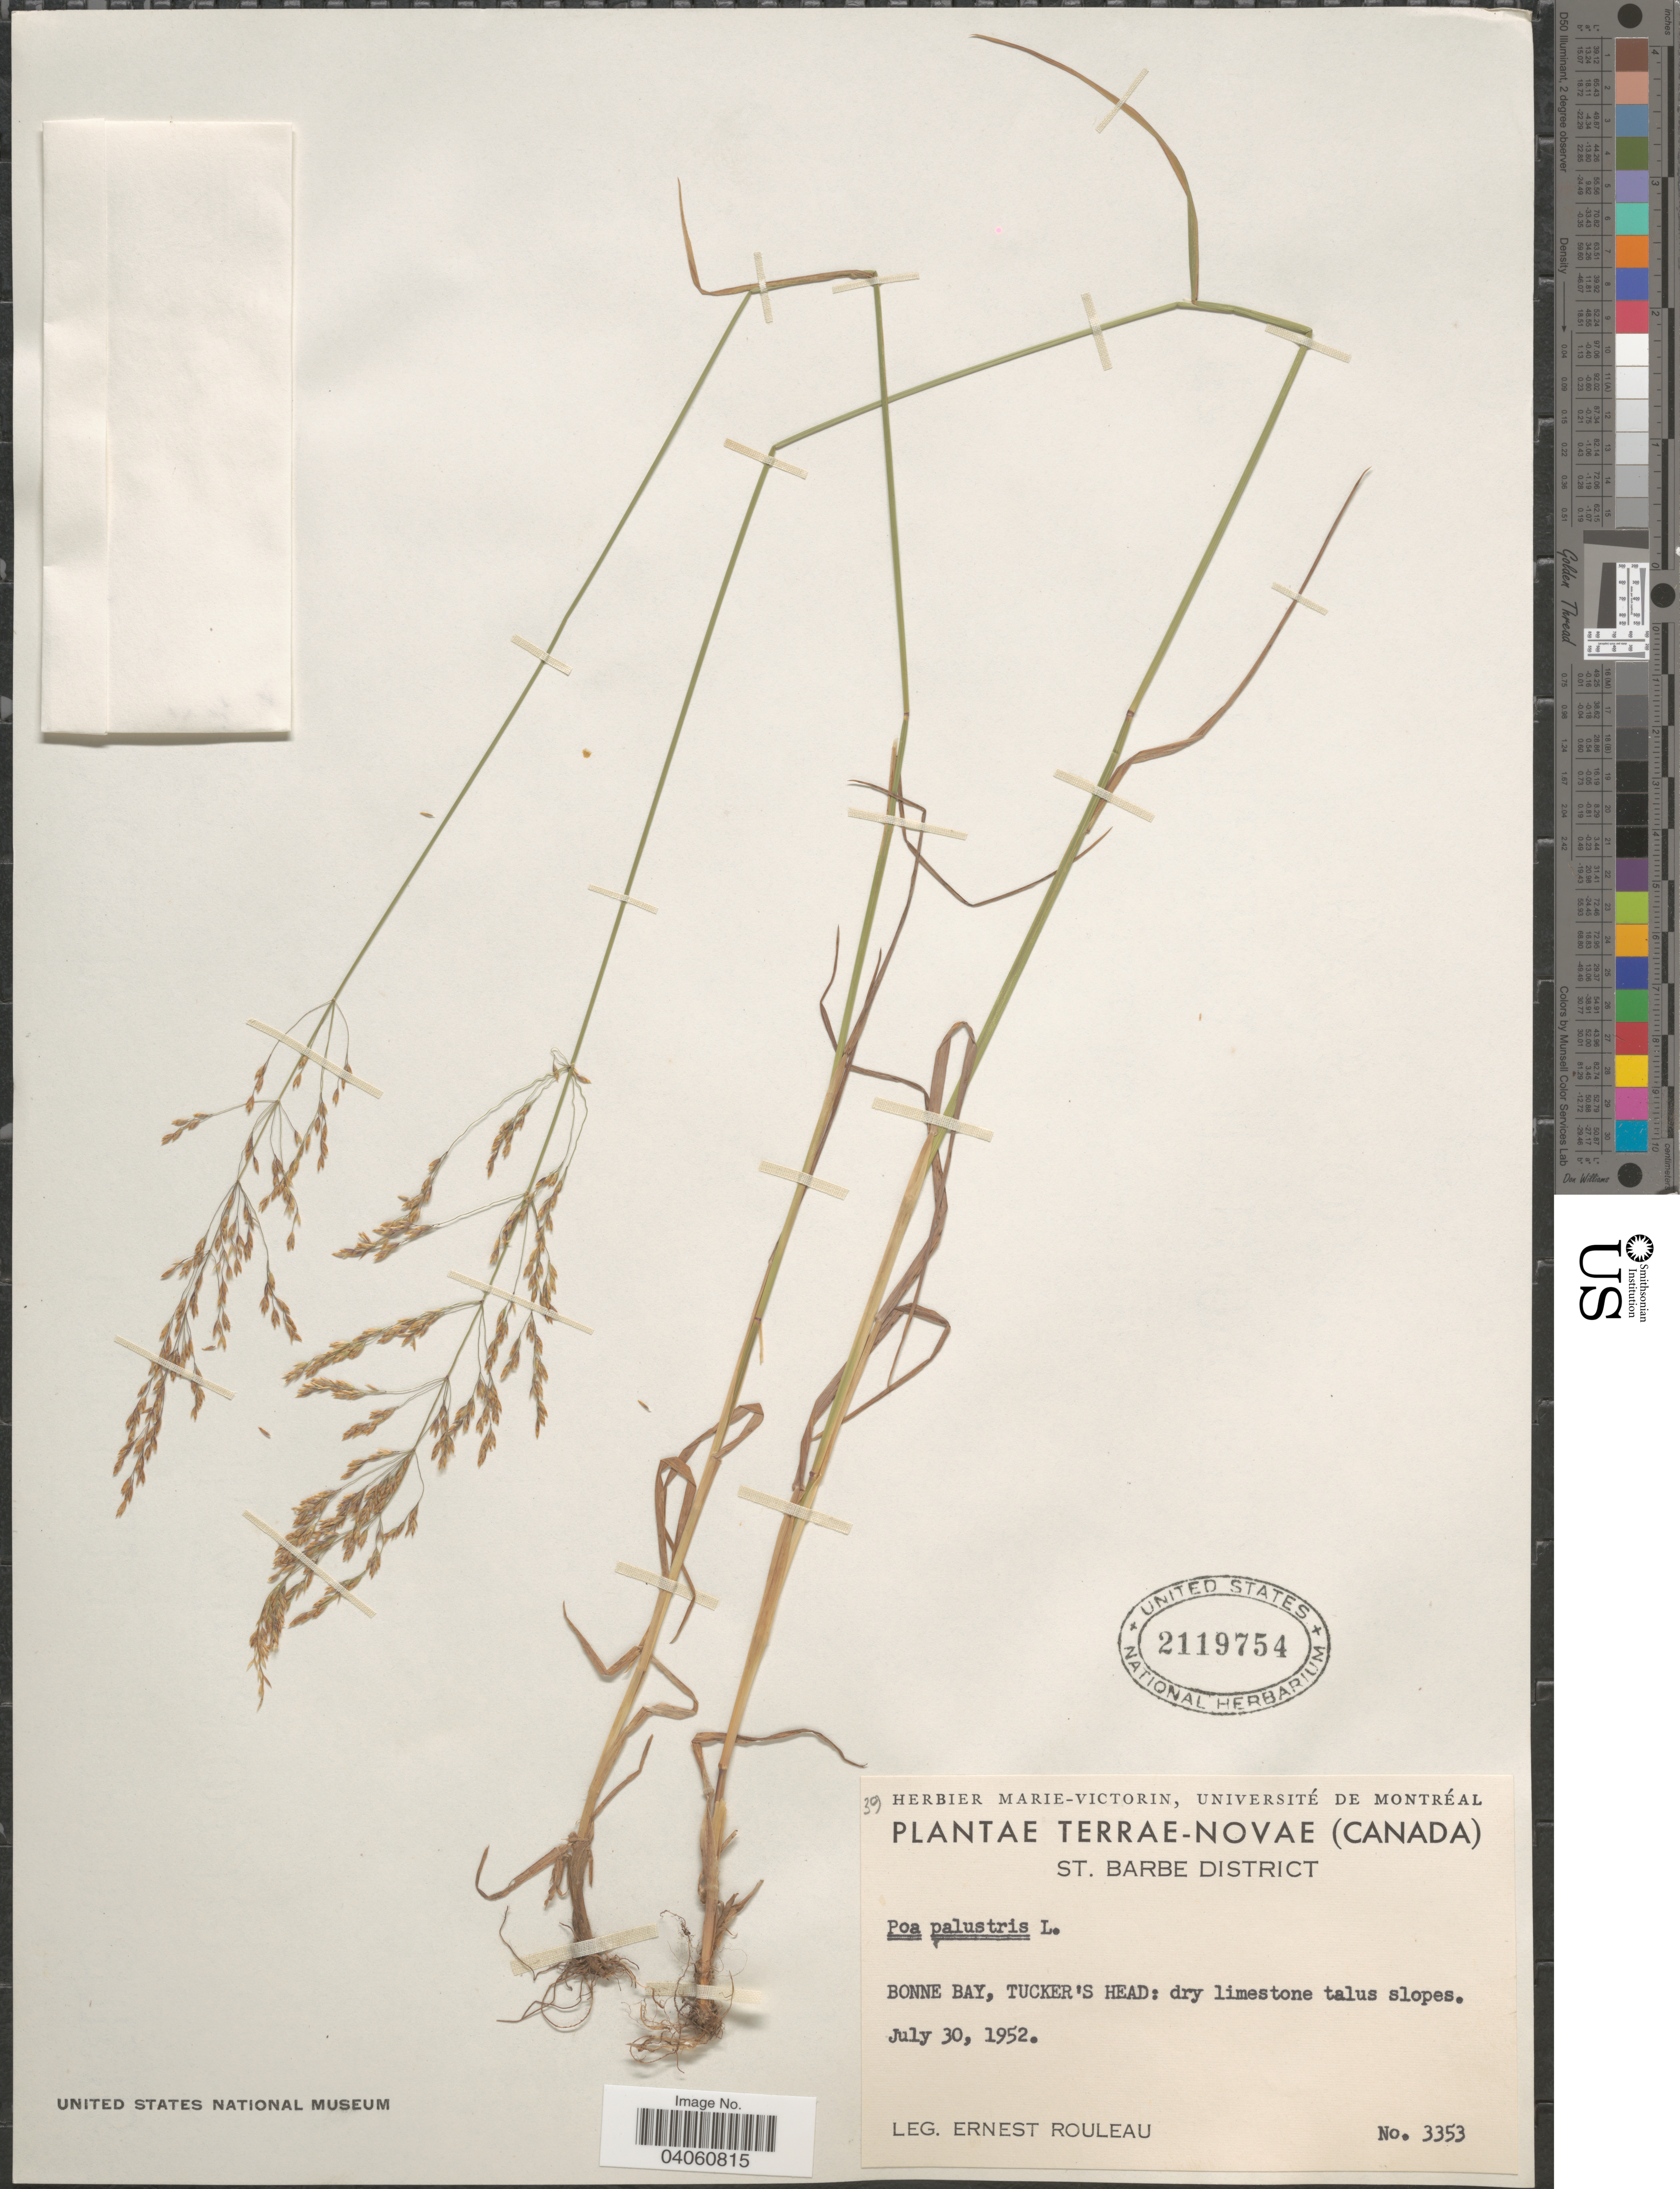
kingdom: Plantae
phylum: Tracheophyta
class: Liliopsida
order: Poales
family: Poaceae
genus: Poa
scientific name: Poa palustris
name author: L.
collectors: J. Rouleau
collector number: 3353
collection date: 1952-07-30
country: Canada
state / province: Newfoundland and Labrador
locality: Terrae-Novae. St. Barbe District. Bonne Bay, Tucker's Head.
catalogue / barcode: US 2119754